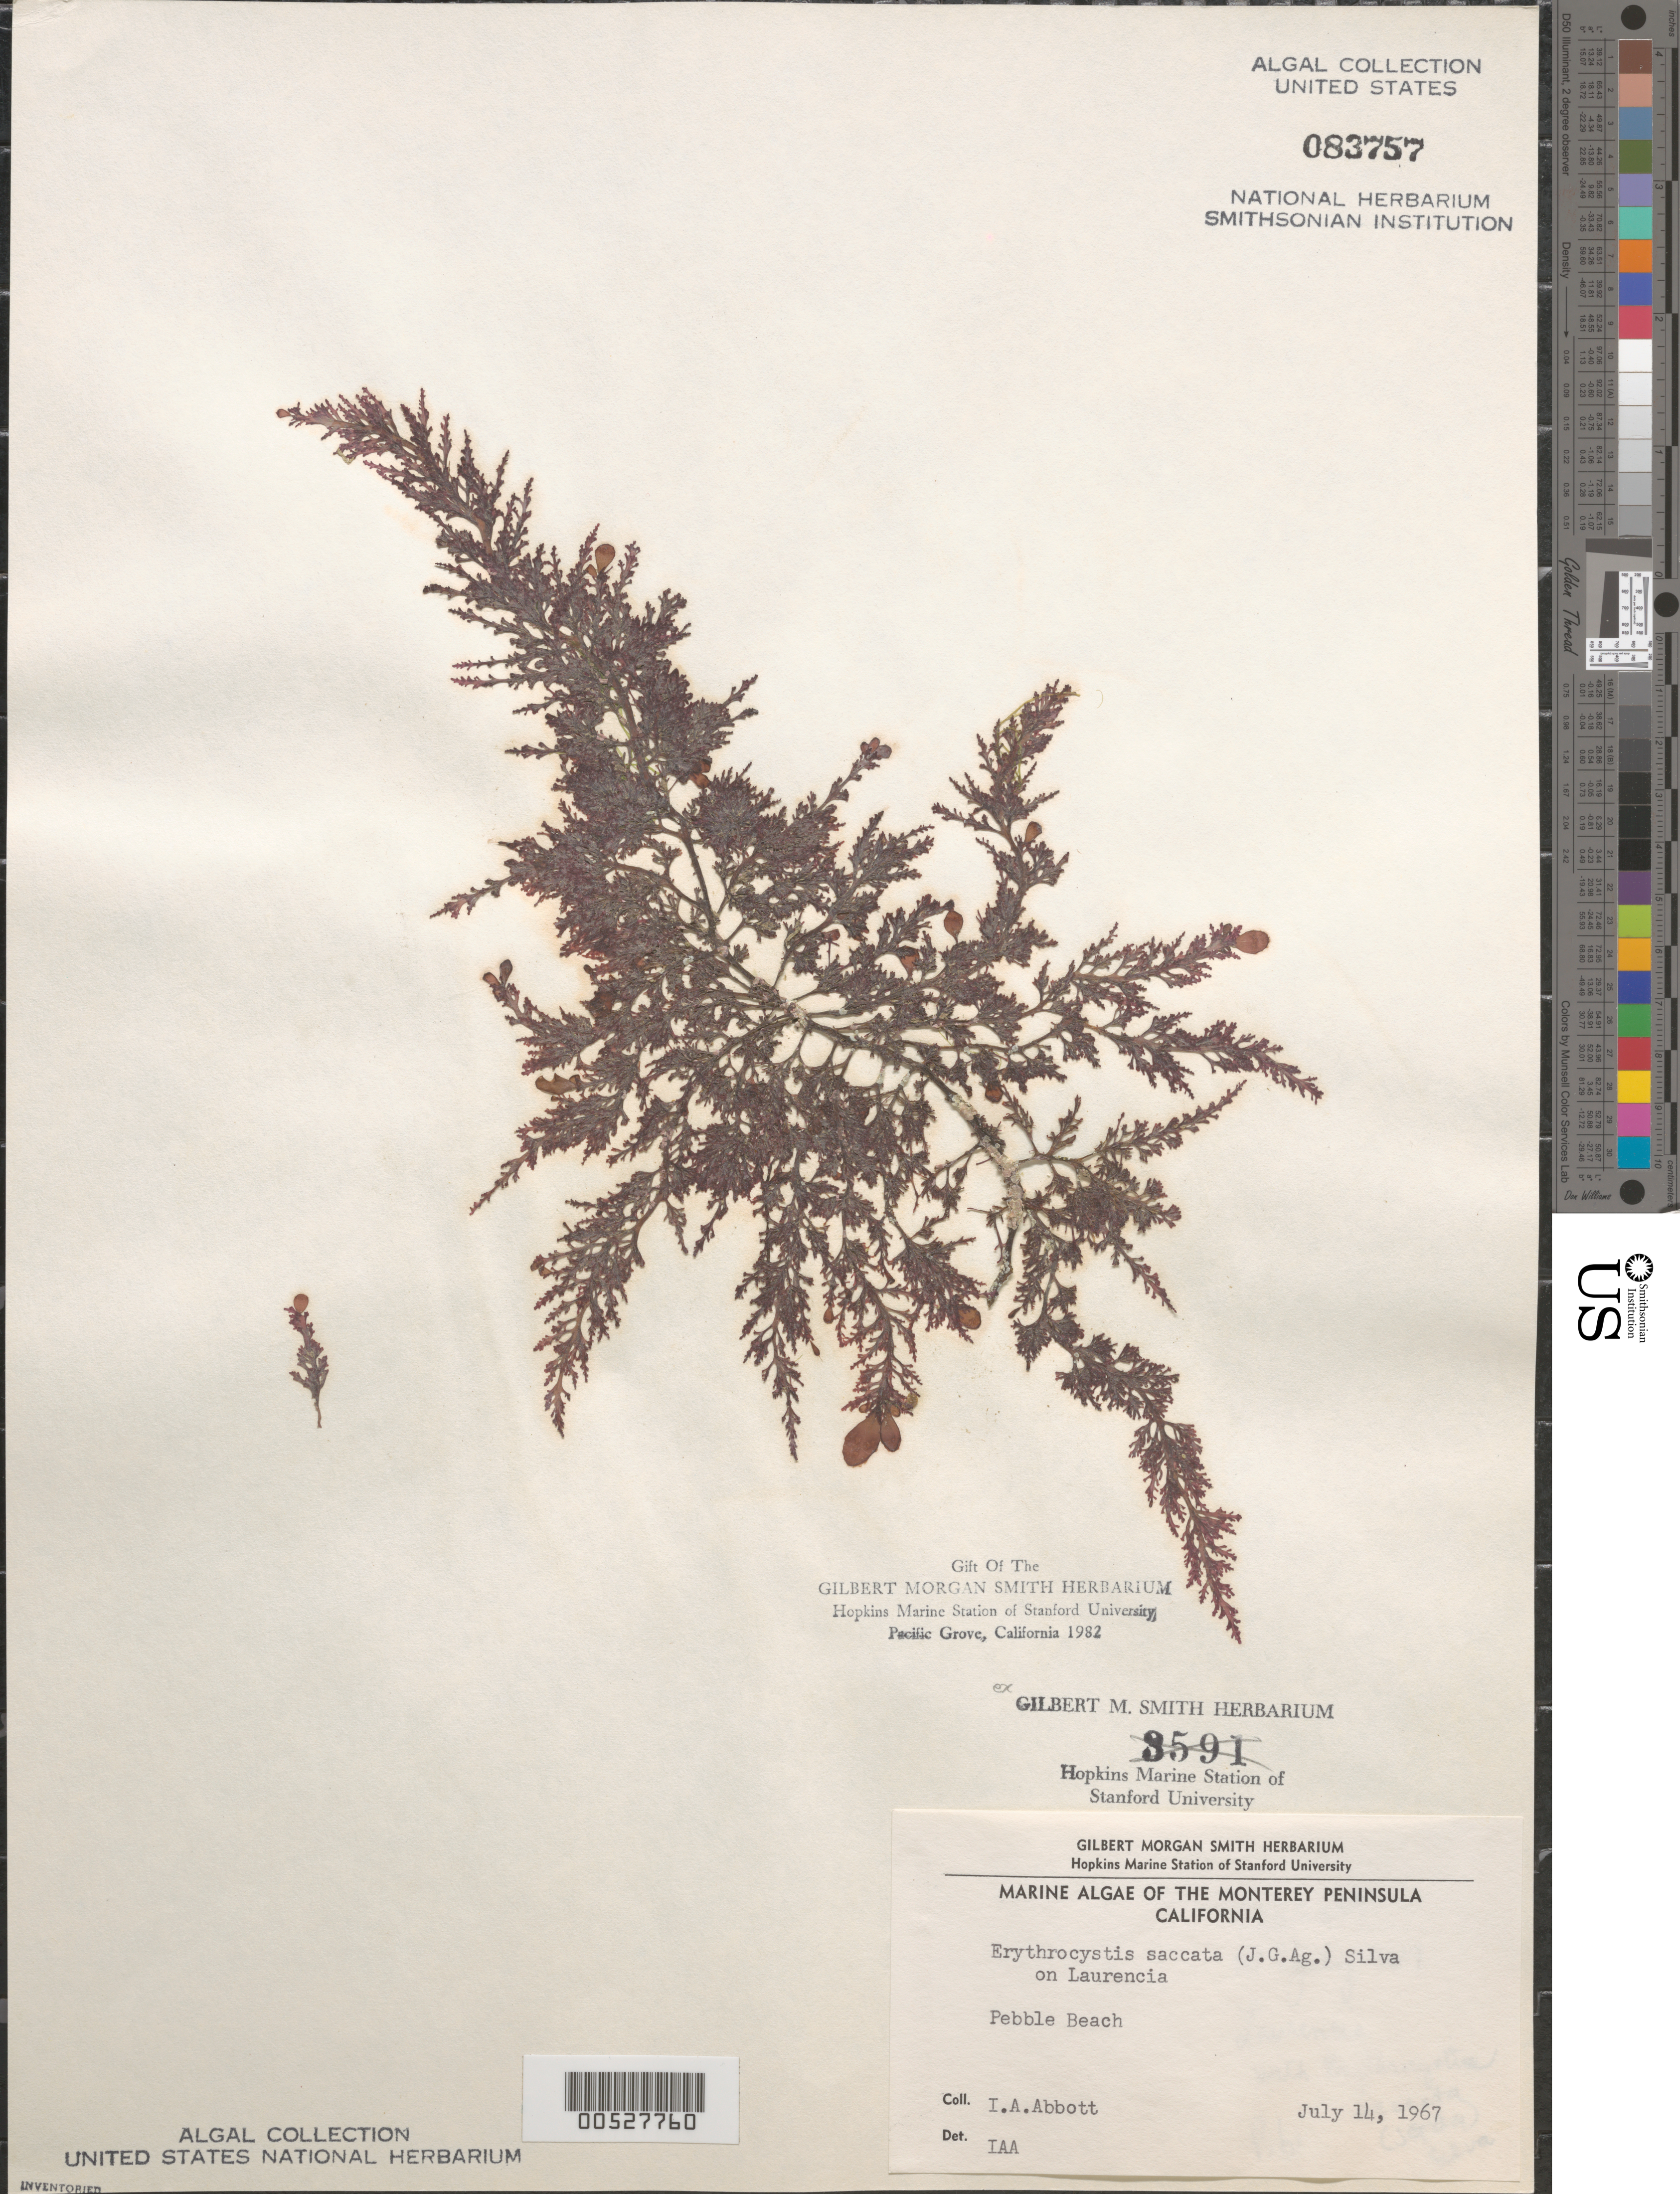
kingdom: Plantae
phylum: Rhodophyta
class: Florideophyceae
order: Ceramiales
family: Rhodomelaceae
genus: Erythrocystis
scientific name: Erythrocystis saccata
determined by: Abbott, Isabella A.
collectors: I. A. Abbott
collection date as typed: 14 Jul 1967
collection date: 1967-07-14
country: United States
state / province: California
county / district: Monterey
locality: Pebble Beach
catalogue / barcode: US 83757